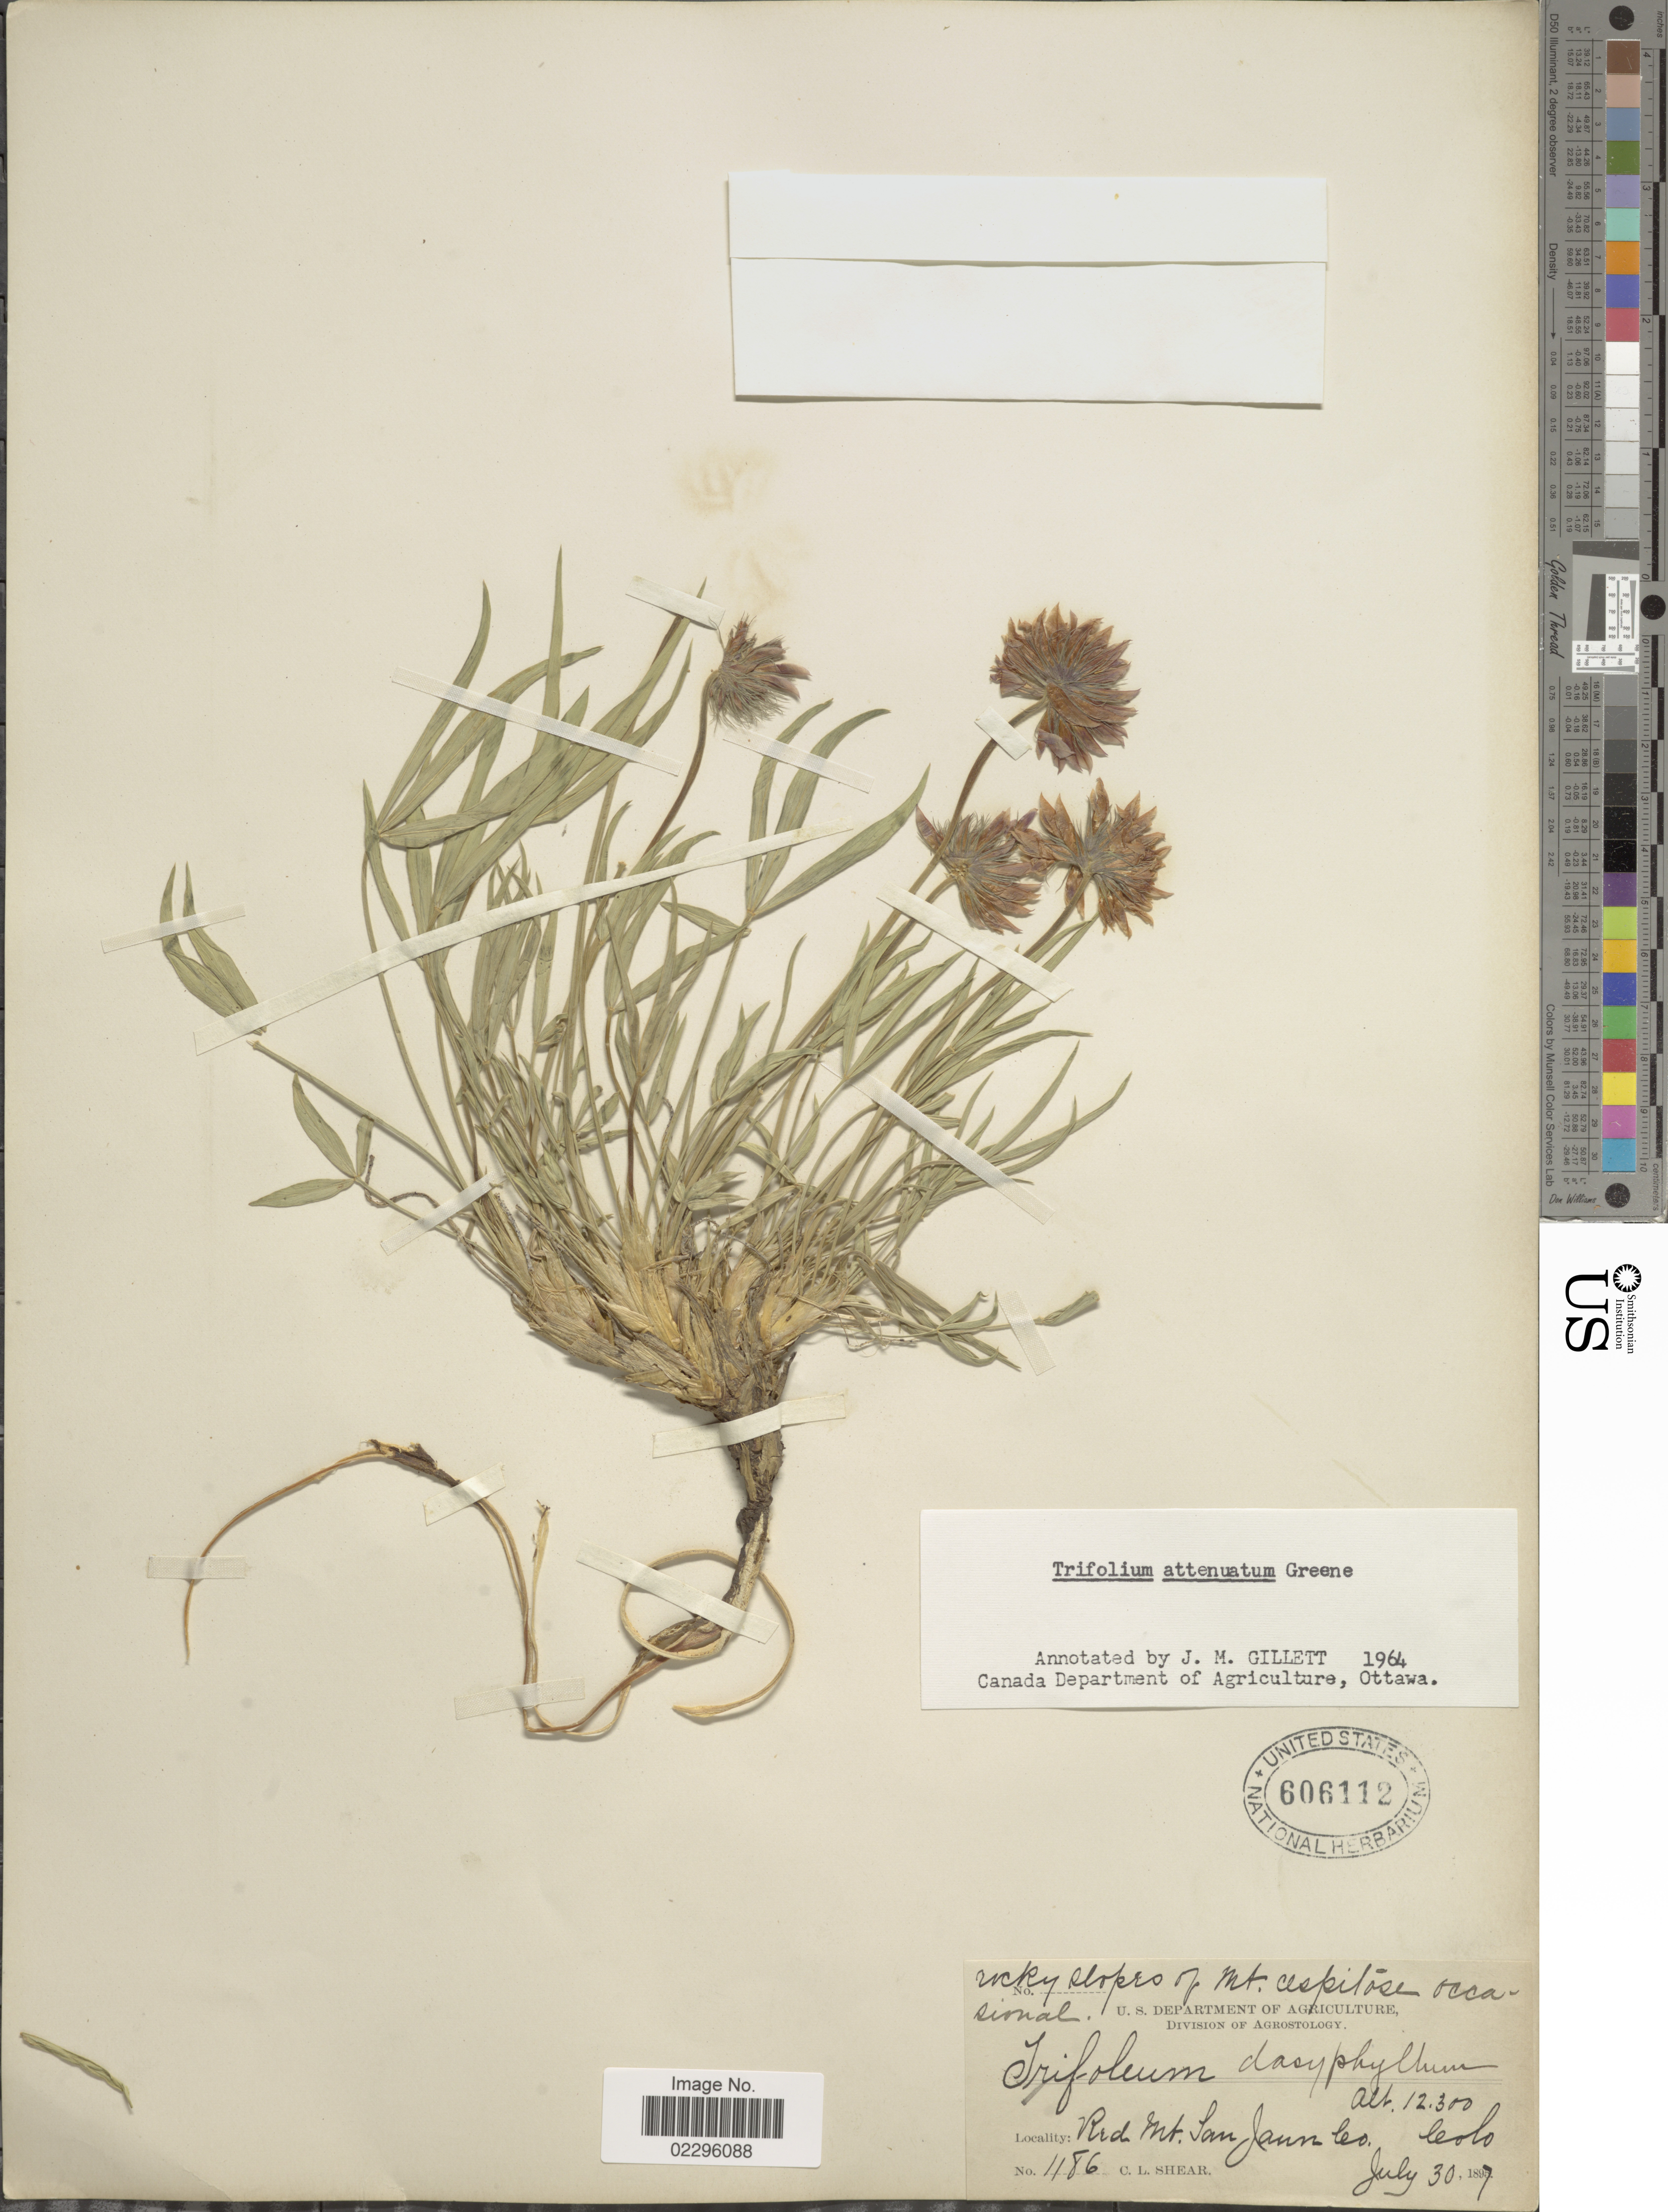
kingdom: Plantae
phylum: Tracheophyta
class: Magnoliopsida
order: Fabales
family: Fabaceae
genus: Trifolium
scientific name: Trifolium dasyphyllum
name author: Torr. & A. Gray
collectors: C. L. Shear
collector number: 1186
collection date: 1897-07-30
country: United States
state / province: Colorado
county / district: San Juan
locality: Red Mt. San Juan Co, rocky slope of Mt.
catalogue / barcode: US 606112